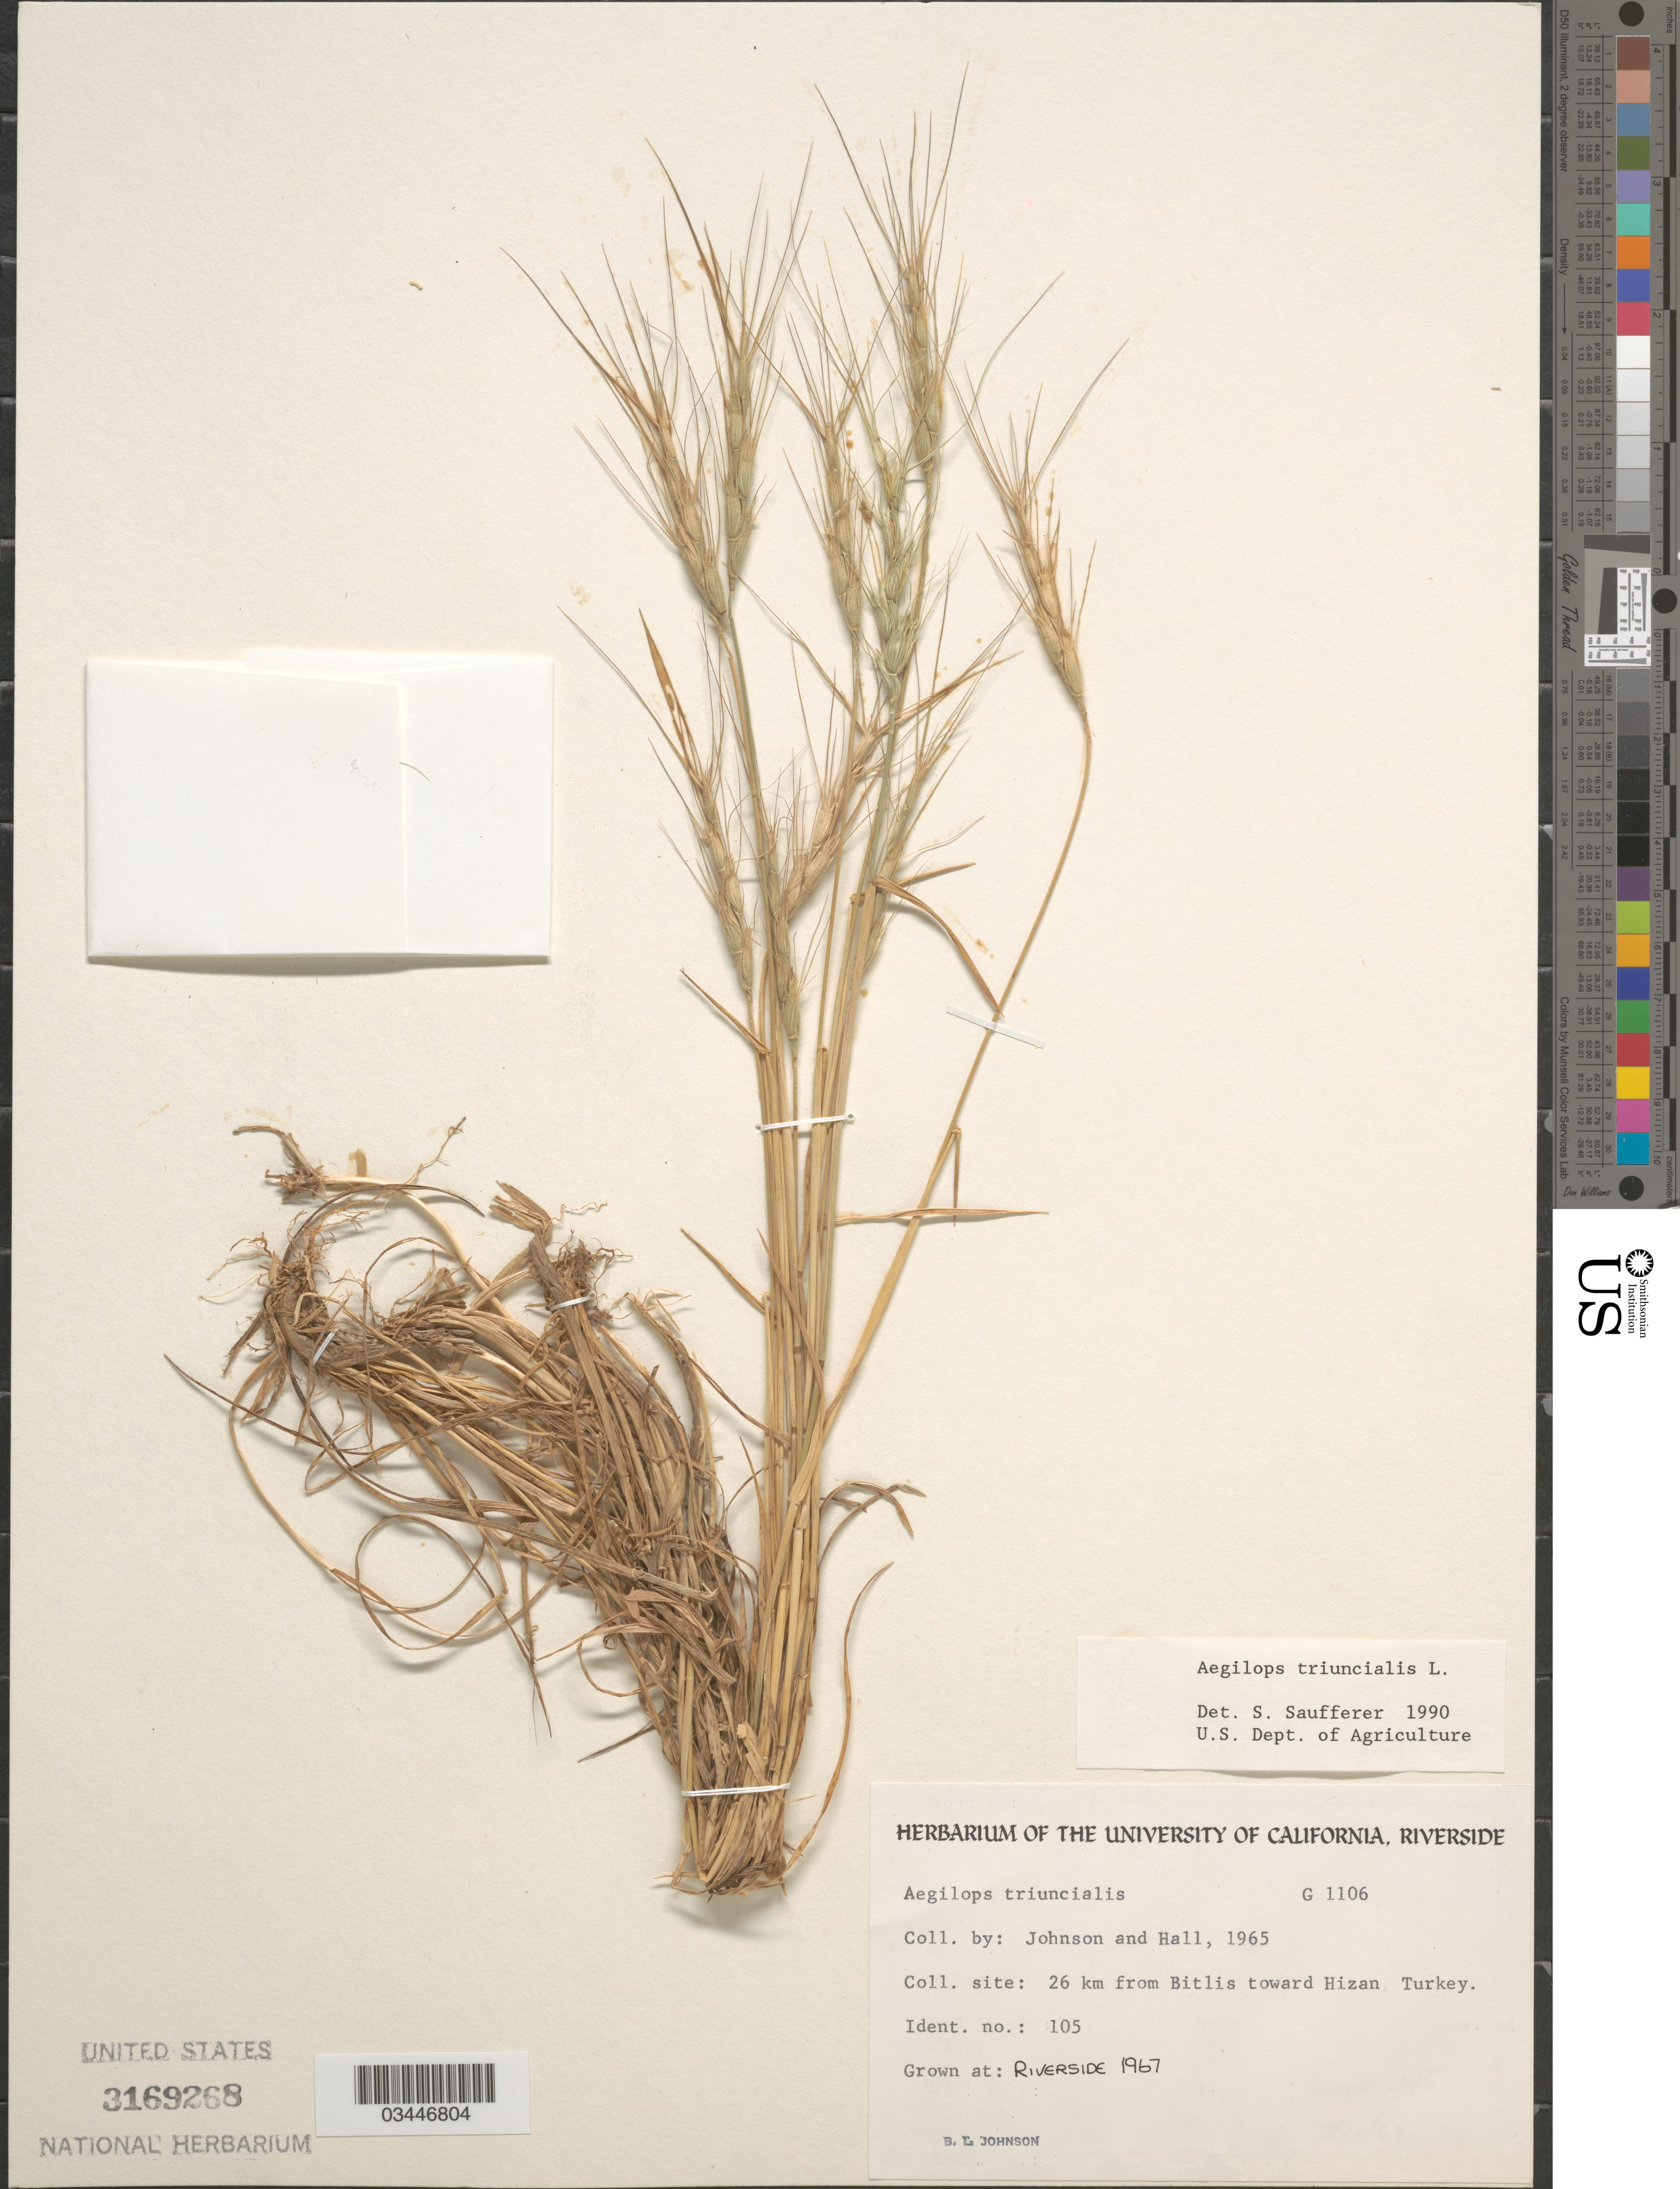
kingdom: Plantae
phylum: Tracheophyta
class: Liliopsida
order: Poales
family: Poaceae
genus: Aegilops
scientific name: Aegilops triuncialis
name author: L.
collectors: B. Johnson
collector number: G1106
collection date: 1967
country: United States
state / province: California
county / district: Riverside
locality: Riverside.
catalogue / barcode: US 3169268